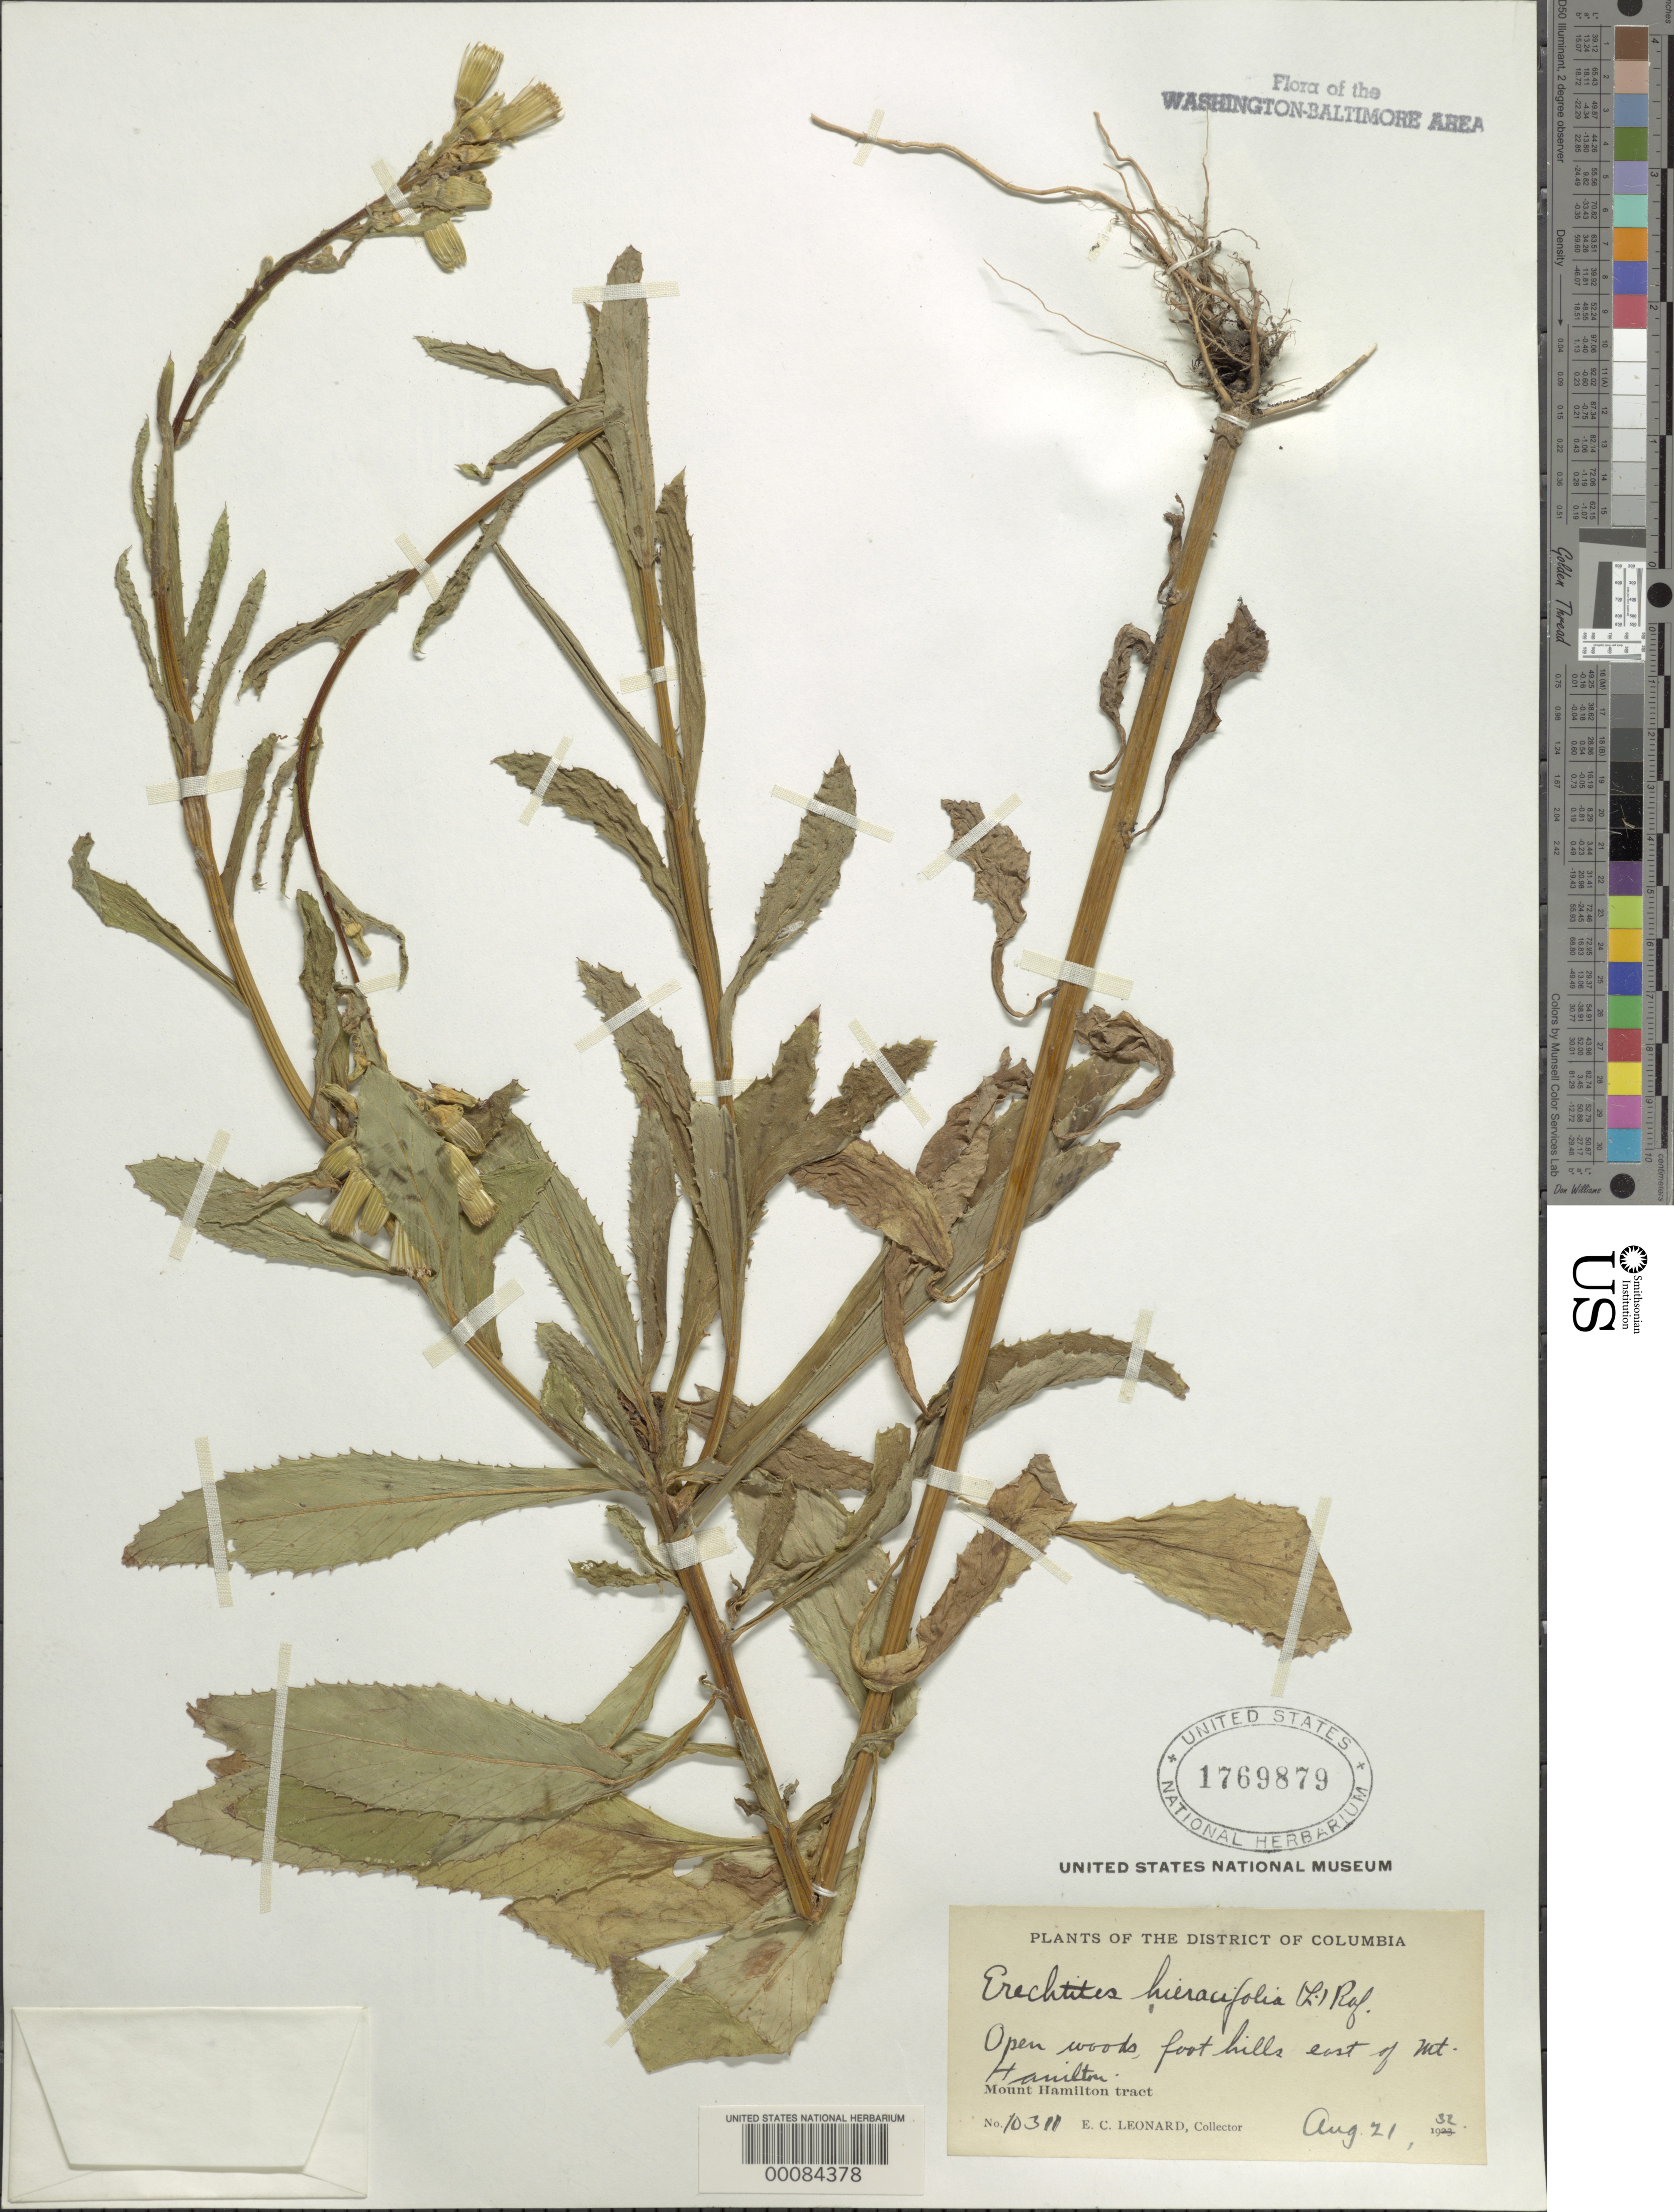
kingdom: Plantae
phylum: Tracheophyta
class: Magnoliopsida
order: Asterales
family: Asteraceae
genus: Erechtites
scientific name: Erechtites hieraciifolius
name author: (L.) Raf. ex DC.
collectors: E. C. Leonard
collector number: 10311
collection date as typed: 21 Aug 1932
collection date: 1932-08-21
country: United States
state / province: District of Columbia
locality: East of Mount Hamilton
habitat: Open woods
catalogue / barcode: US 1769879